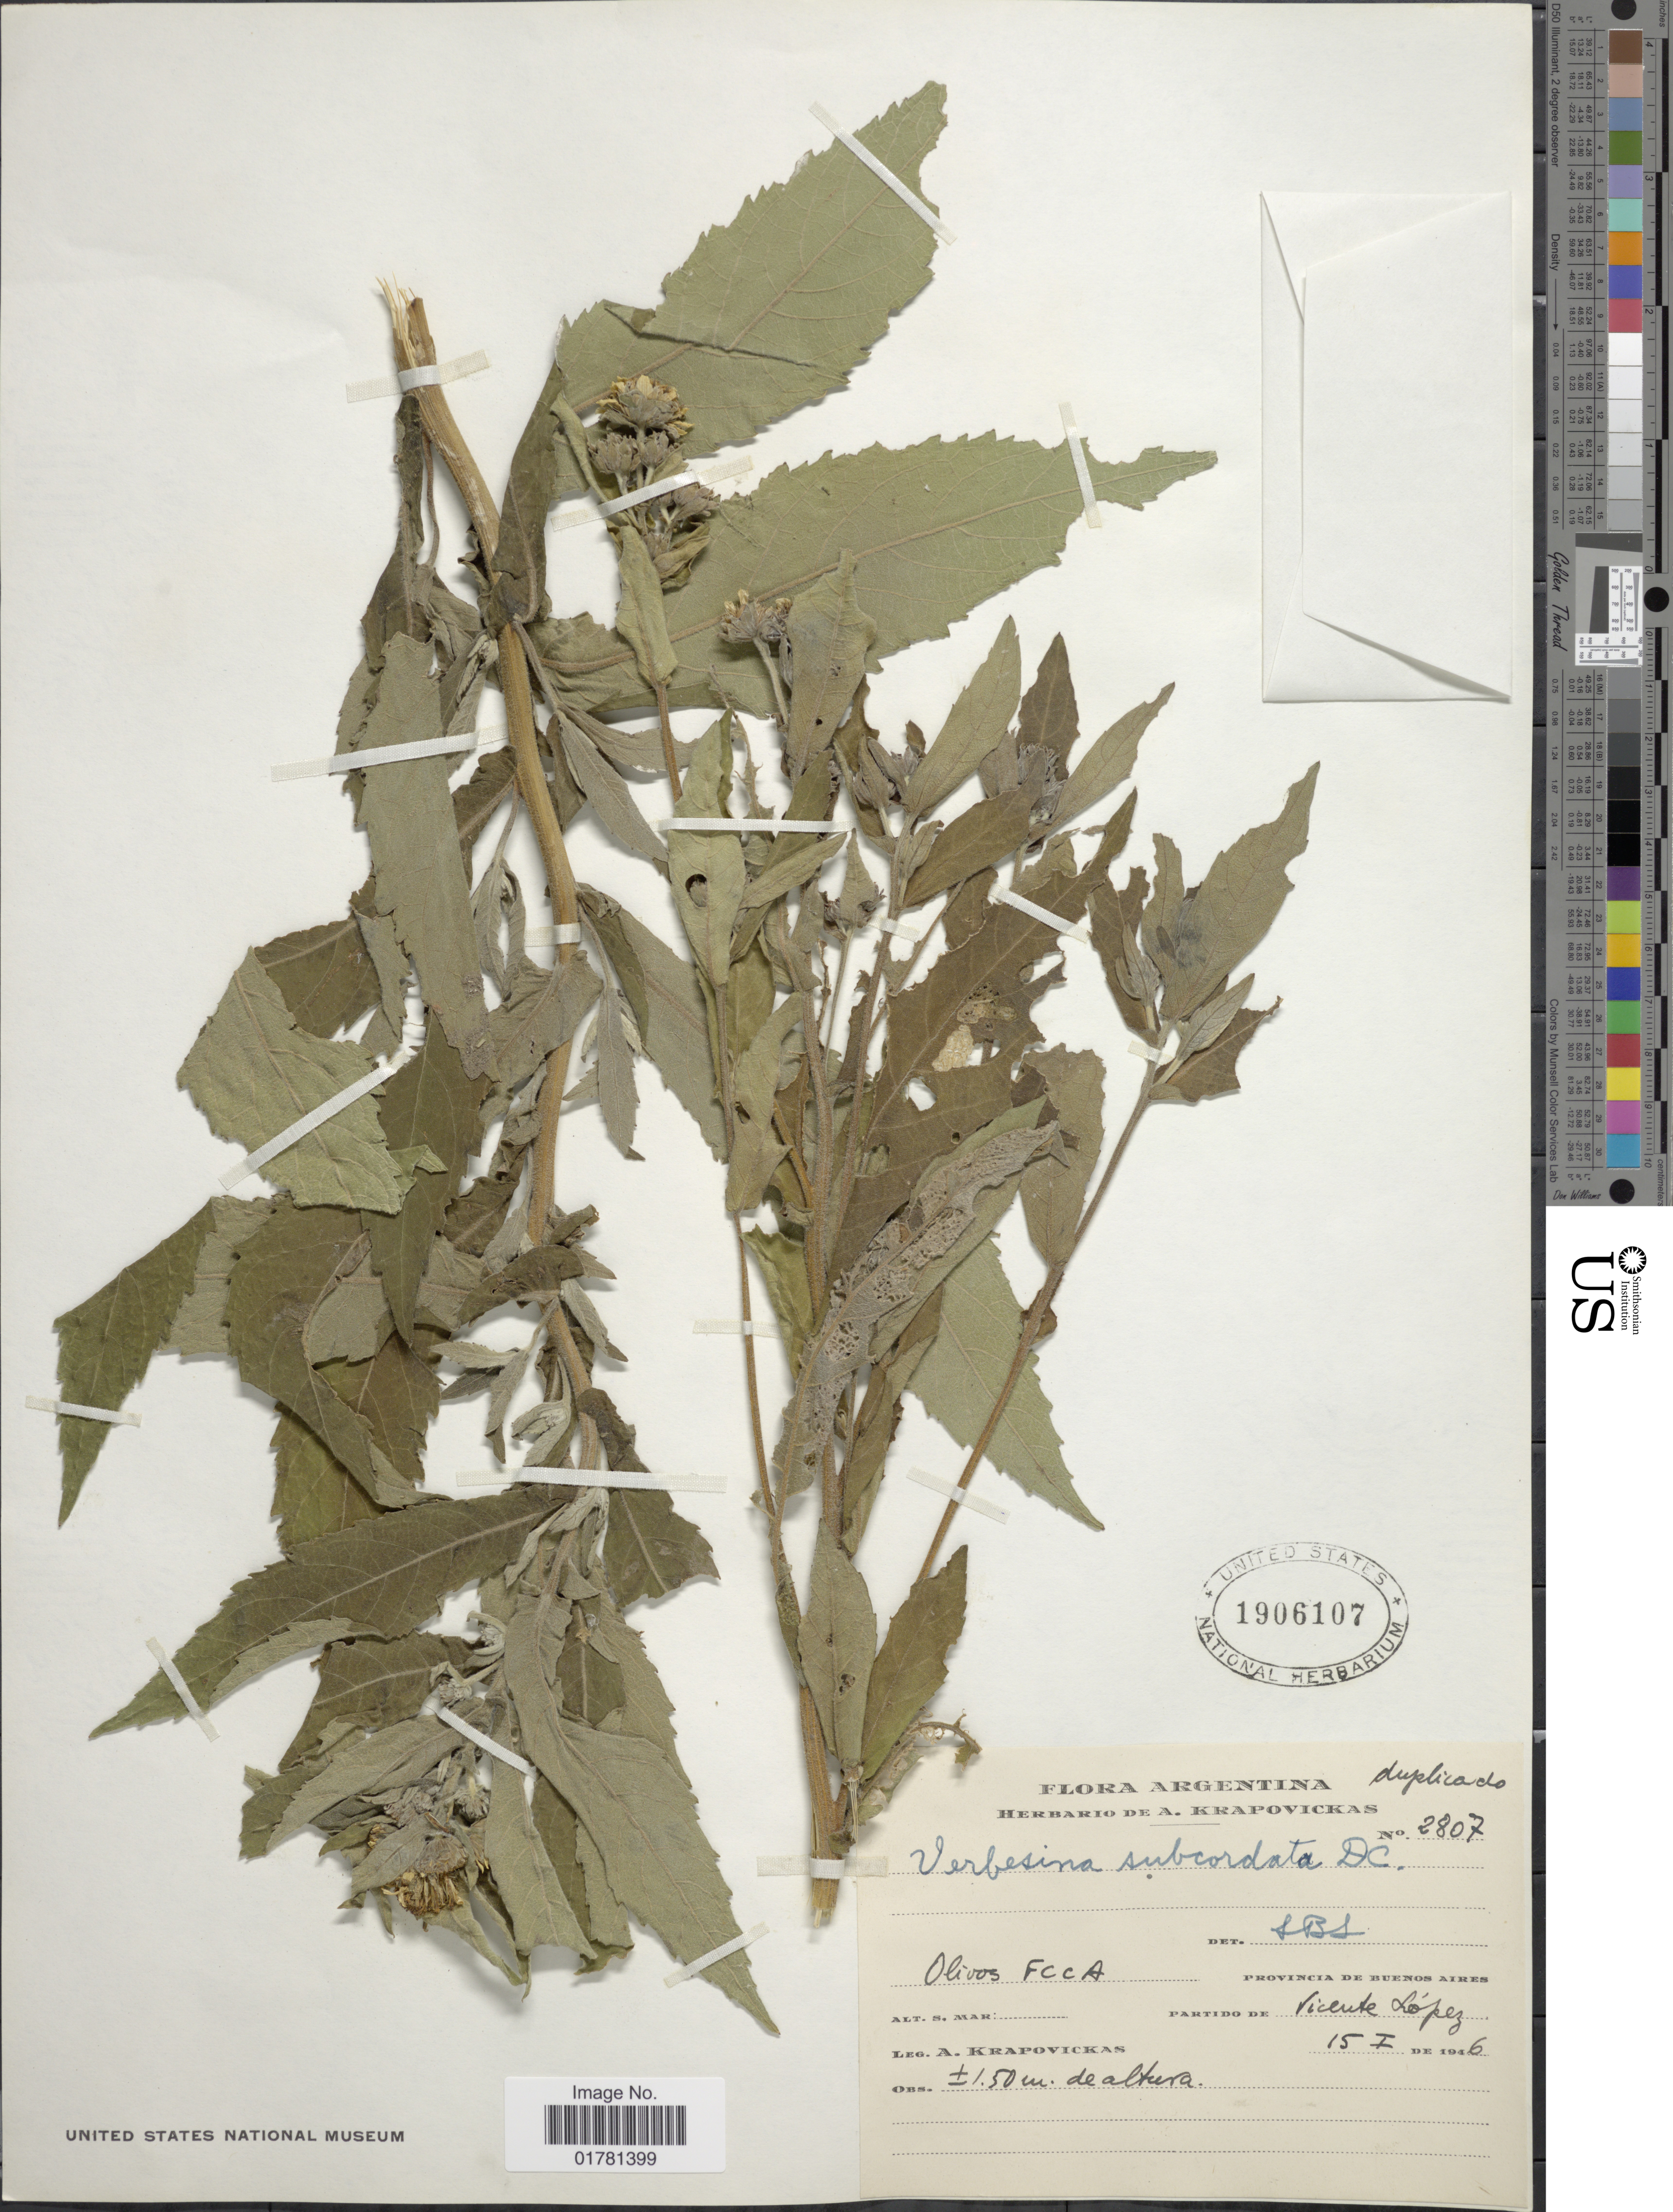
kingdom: Plantae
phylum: Tracheophyta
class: Magnoliopsida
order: Asterales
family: Asteraceae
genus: Verbesina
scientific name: Verbesina subcordata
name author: DC.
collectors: A. Krapovickas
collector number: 2807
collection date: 1916-01-15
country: Argentina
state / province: Buenos Aires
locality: Vicente López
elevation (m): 1.5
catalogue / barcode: US 1906107